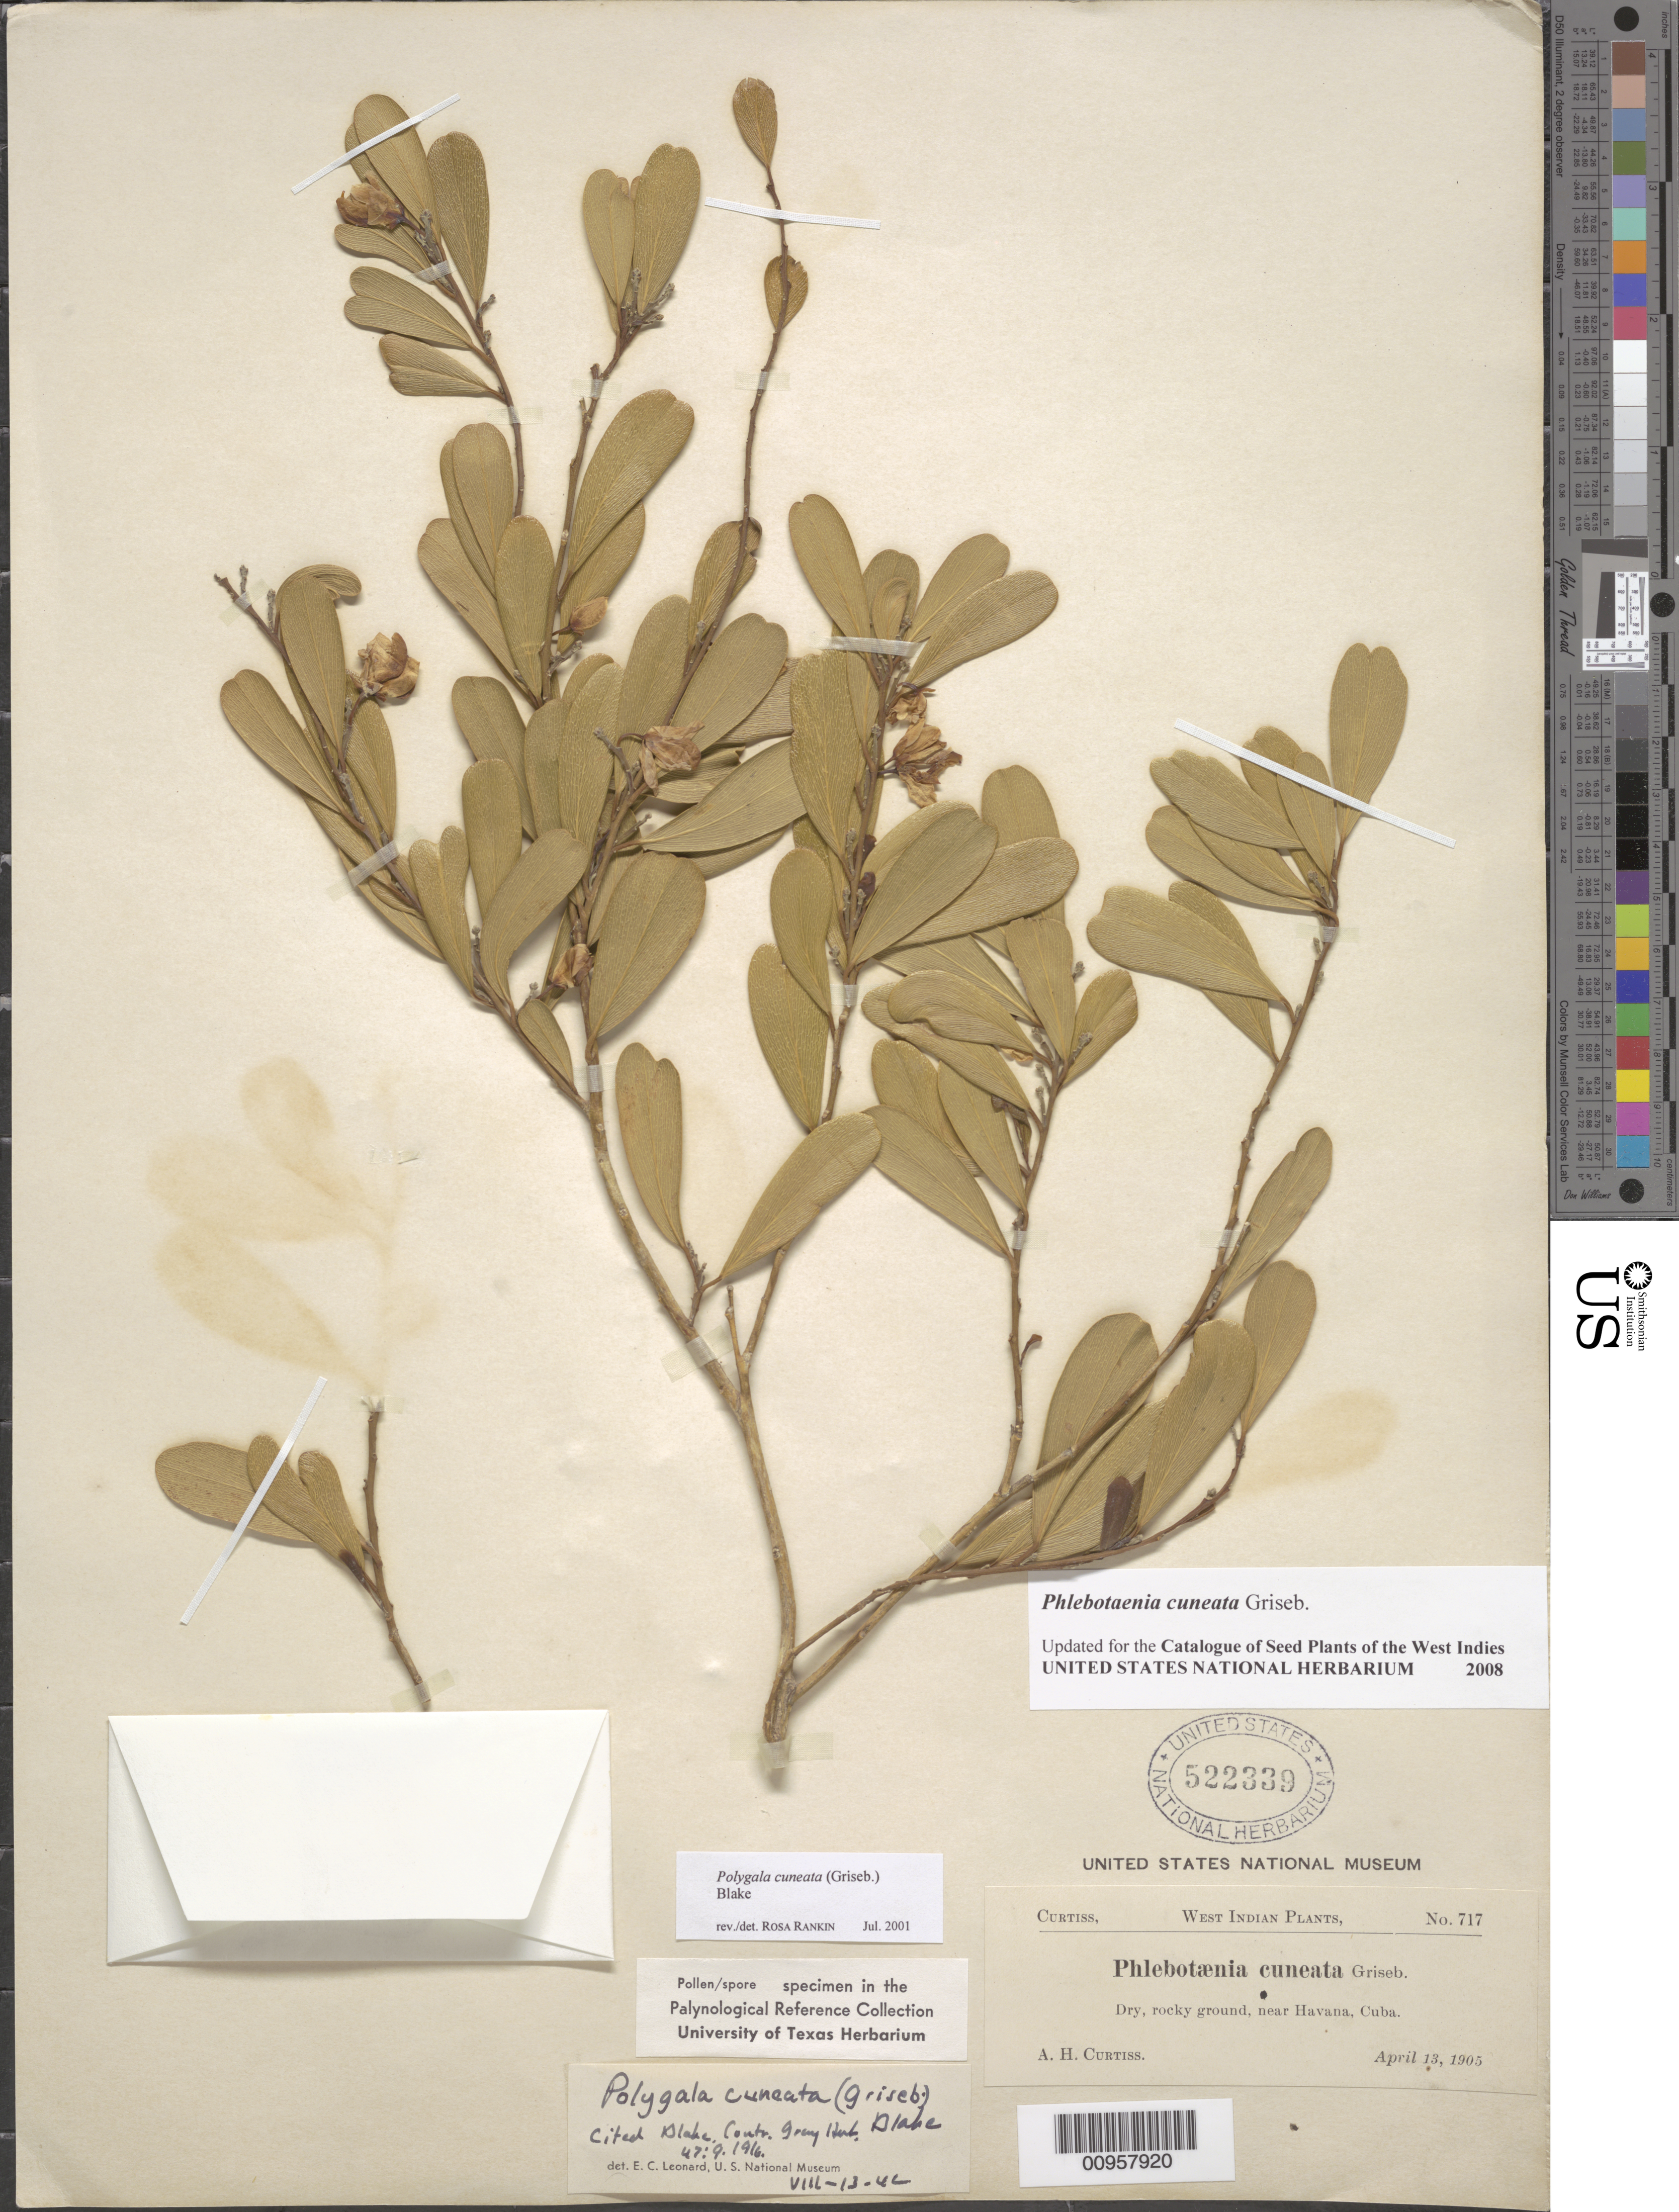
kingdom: Plantae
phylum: Tracheophyta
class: Magnoliopsida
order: Fabales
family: Polygalaceae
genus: Phlebotaenia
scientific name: Phlebotaenia cuneata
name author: Griseb.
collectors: A. H. Curtiss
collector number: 717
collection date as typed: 13 Apr 1905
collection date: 1905-04-13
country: Cuba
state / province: La Habana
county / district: Dry forest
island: Cuba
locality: Near Havana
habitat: Dry, rocky ground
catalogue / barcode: US 522339